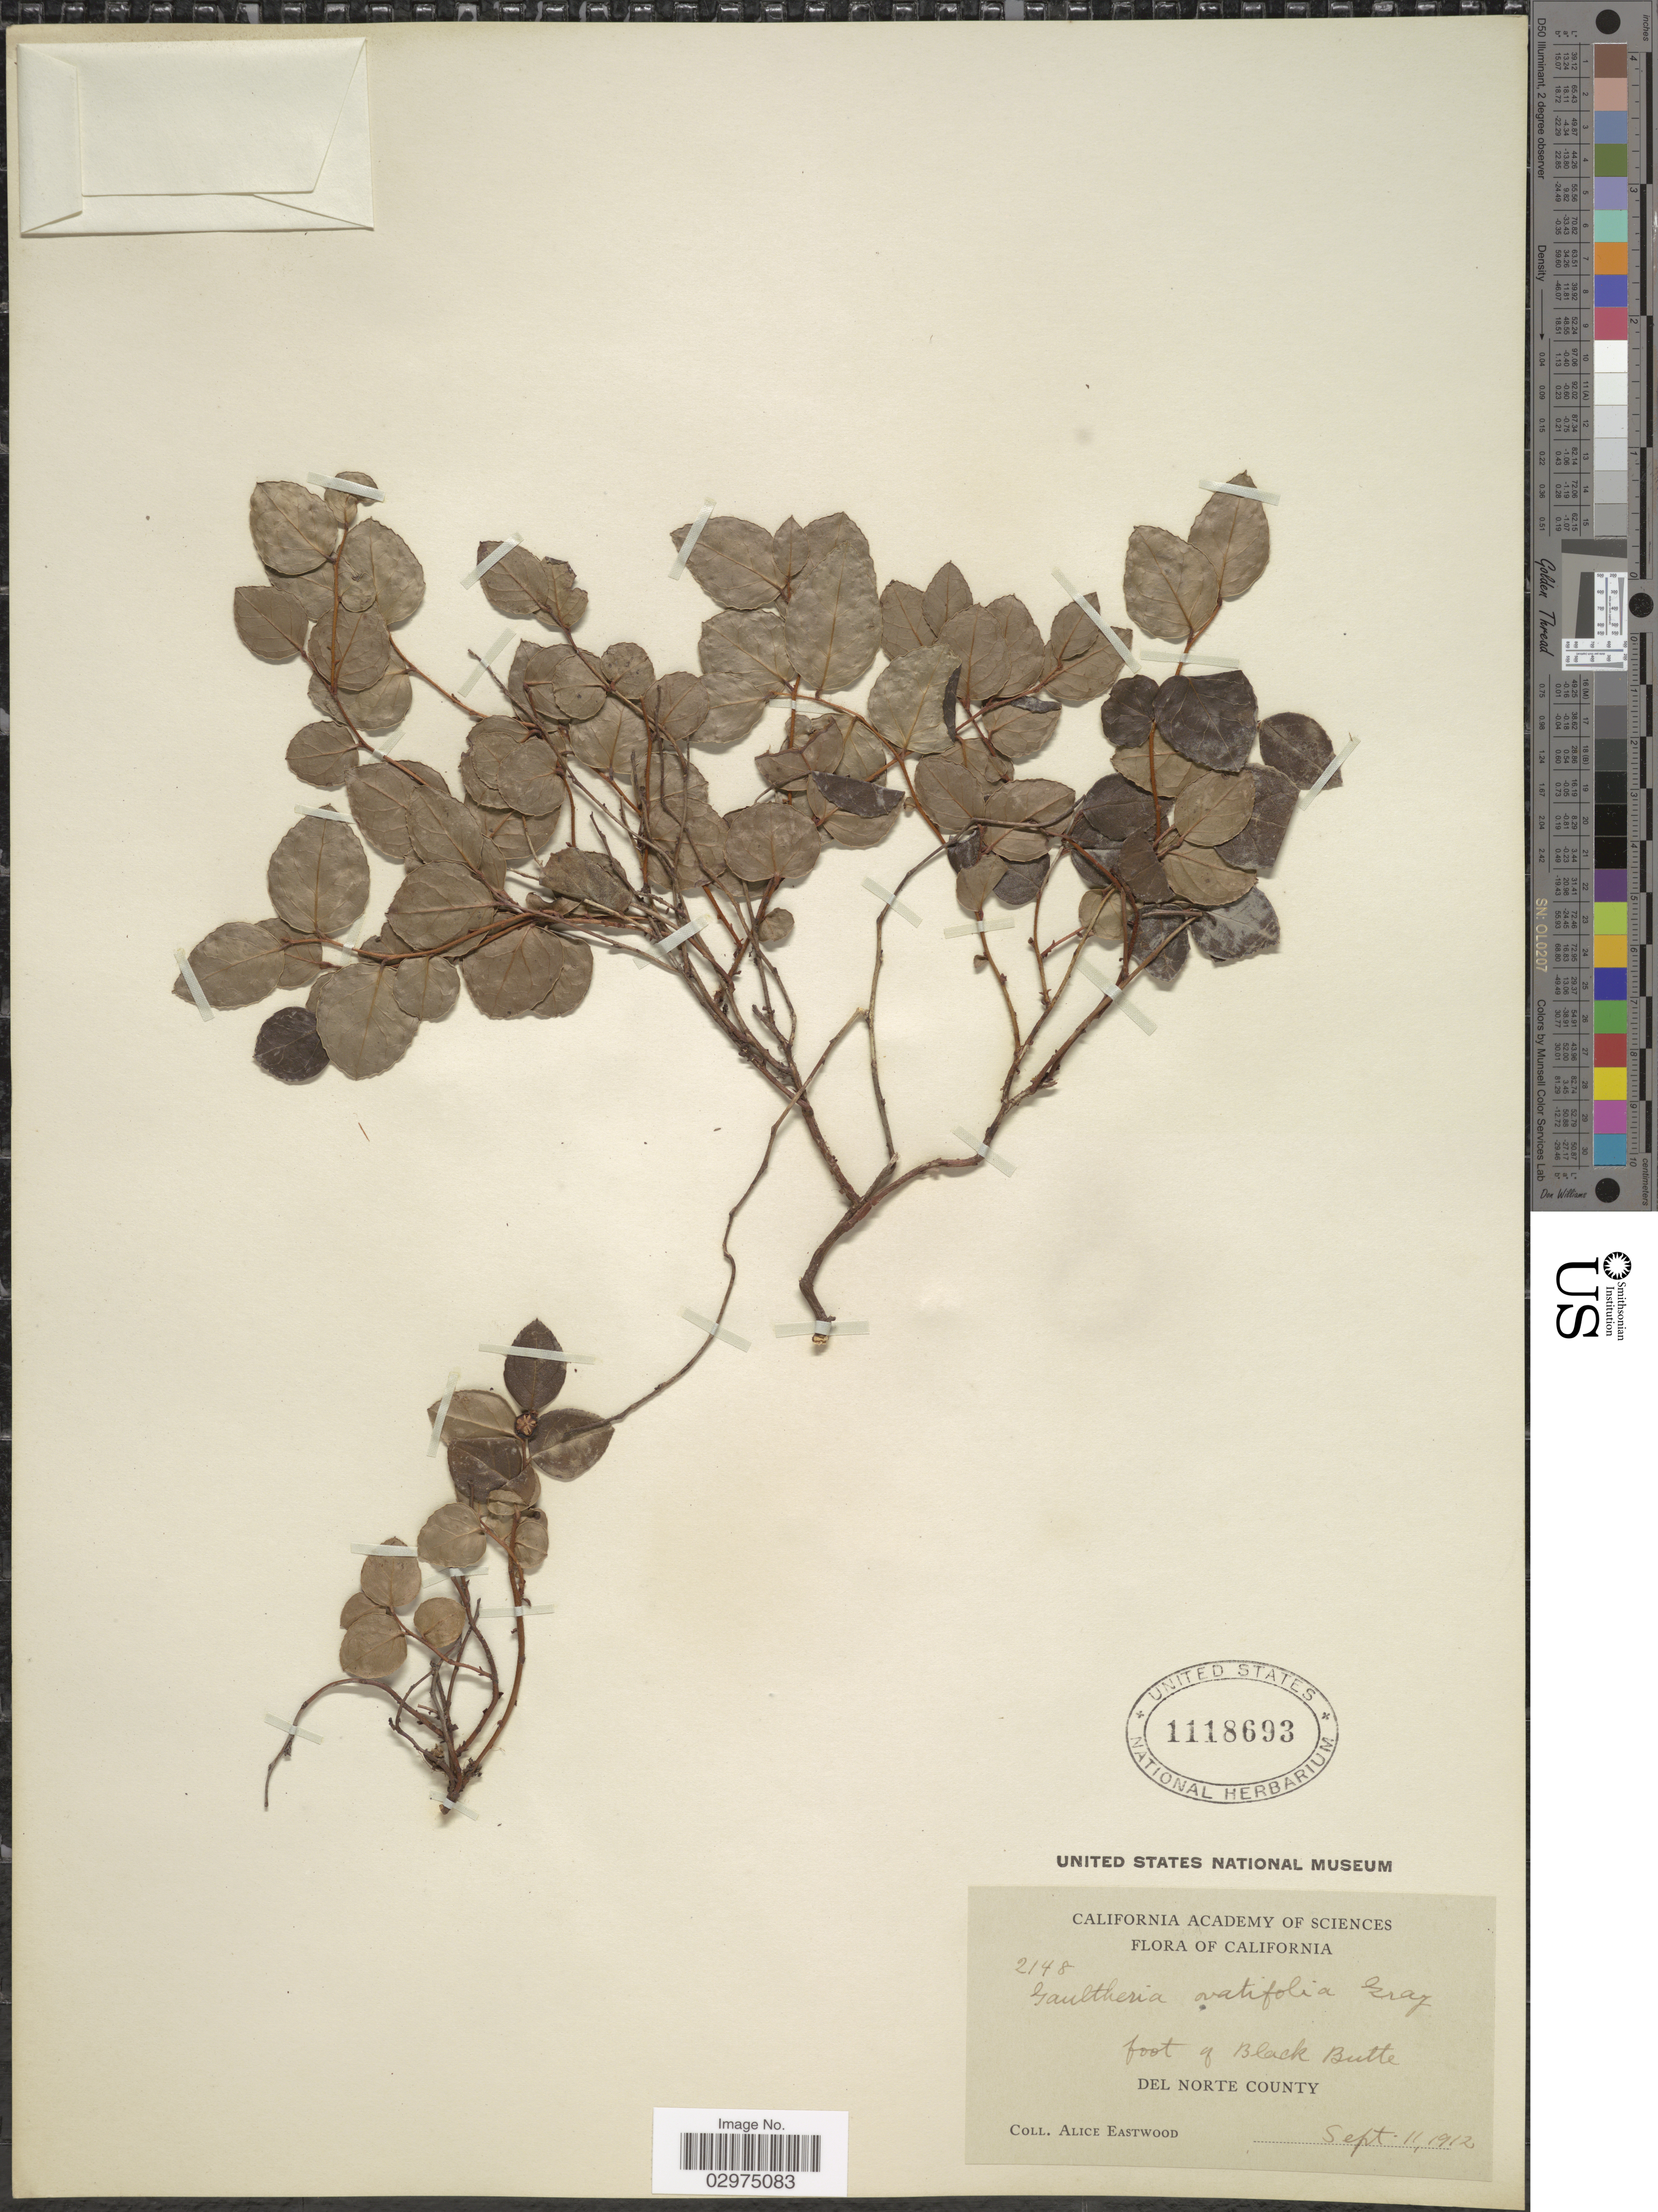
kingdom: Plantae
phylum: Tracheophyta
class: Magnoliopsida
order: Ericales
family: Ericaceae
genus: Gaultheria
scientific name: Gaultheria ovatifolia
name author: A. Gray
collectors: A. Eastwood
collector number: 2148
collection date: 1912-09-11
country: United States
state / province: California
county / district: Del Norte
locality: Foot of Black Butte, Del Norte County.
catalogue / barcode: US 1118693